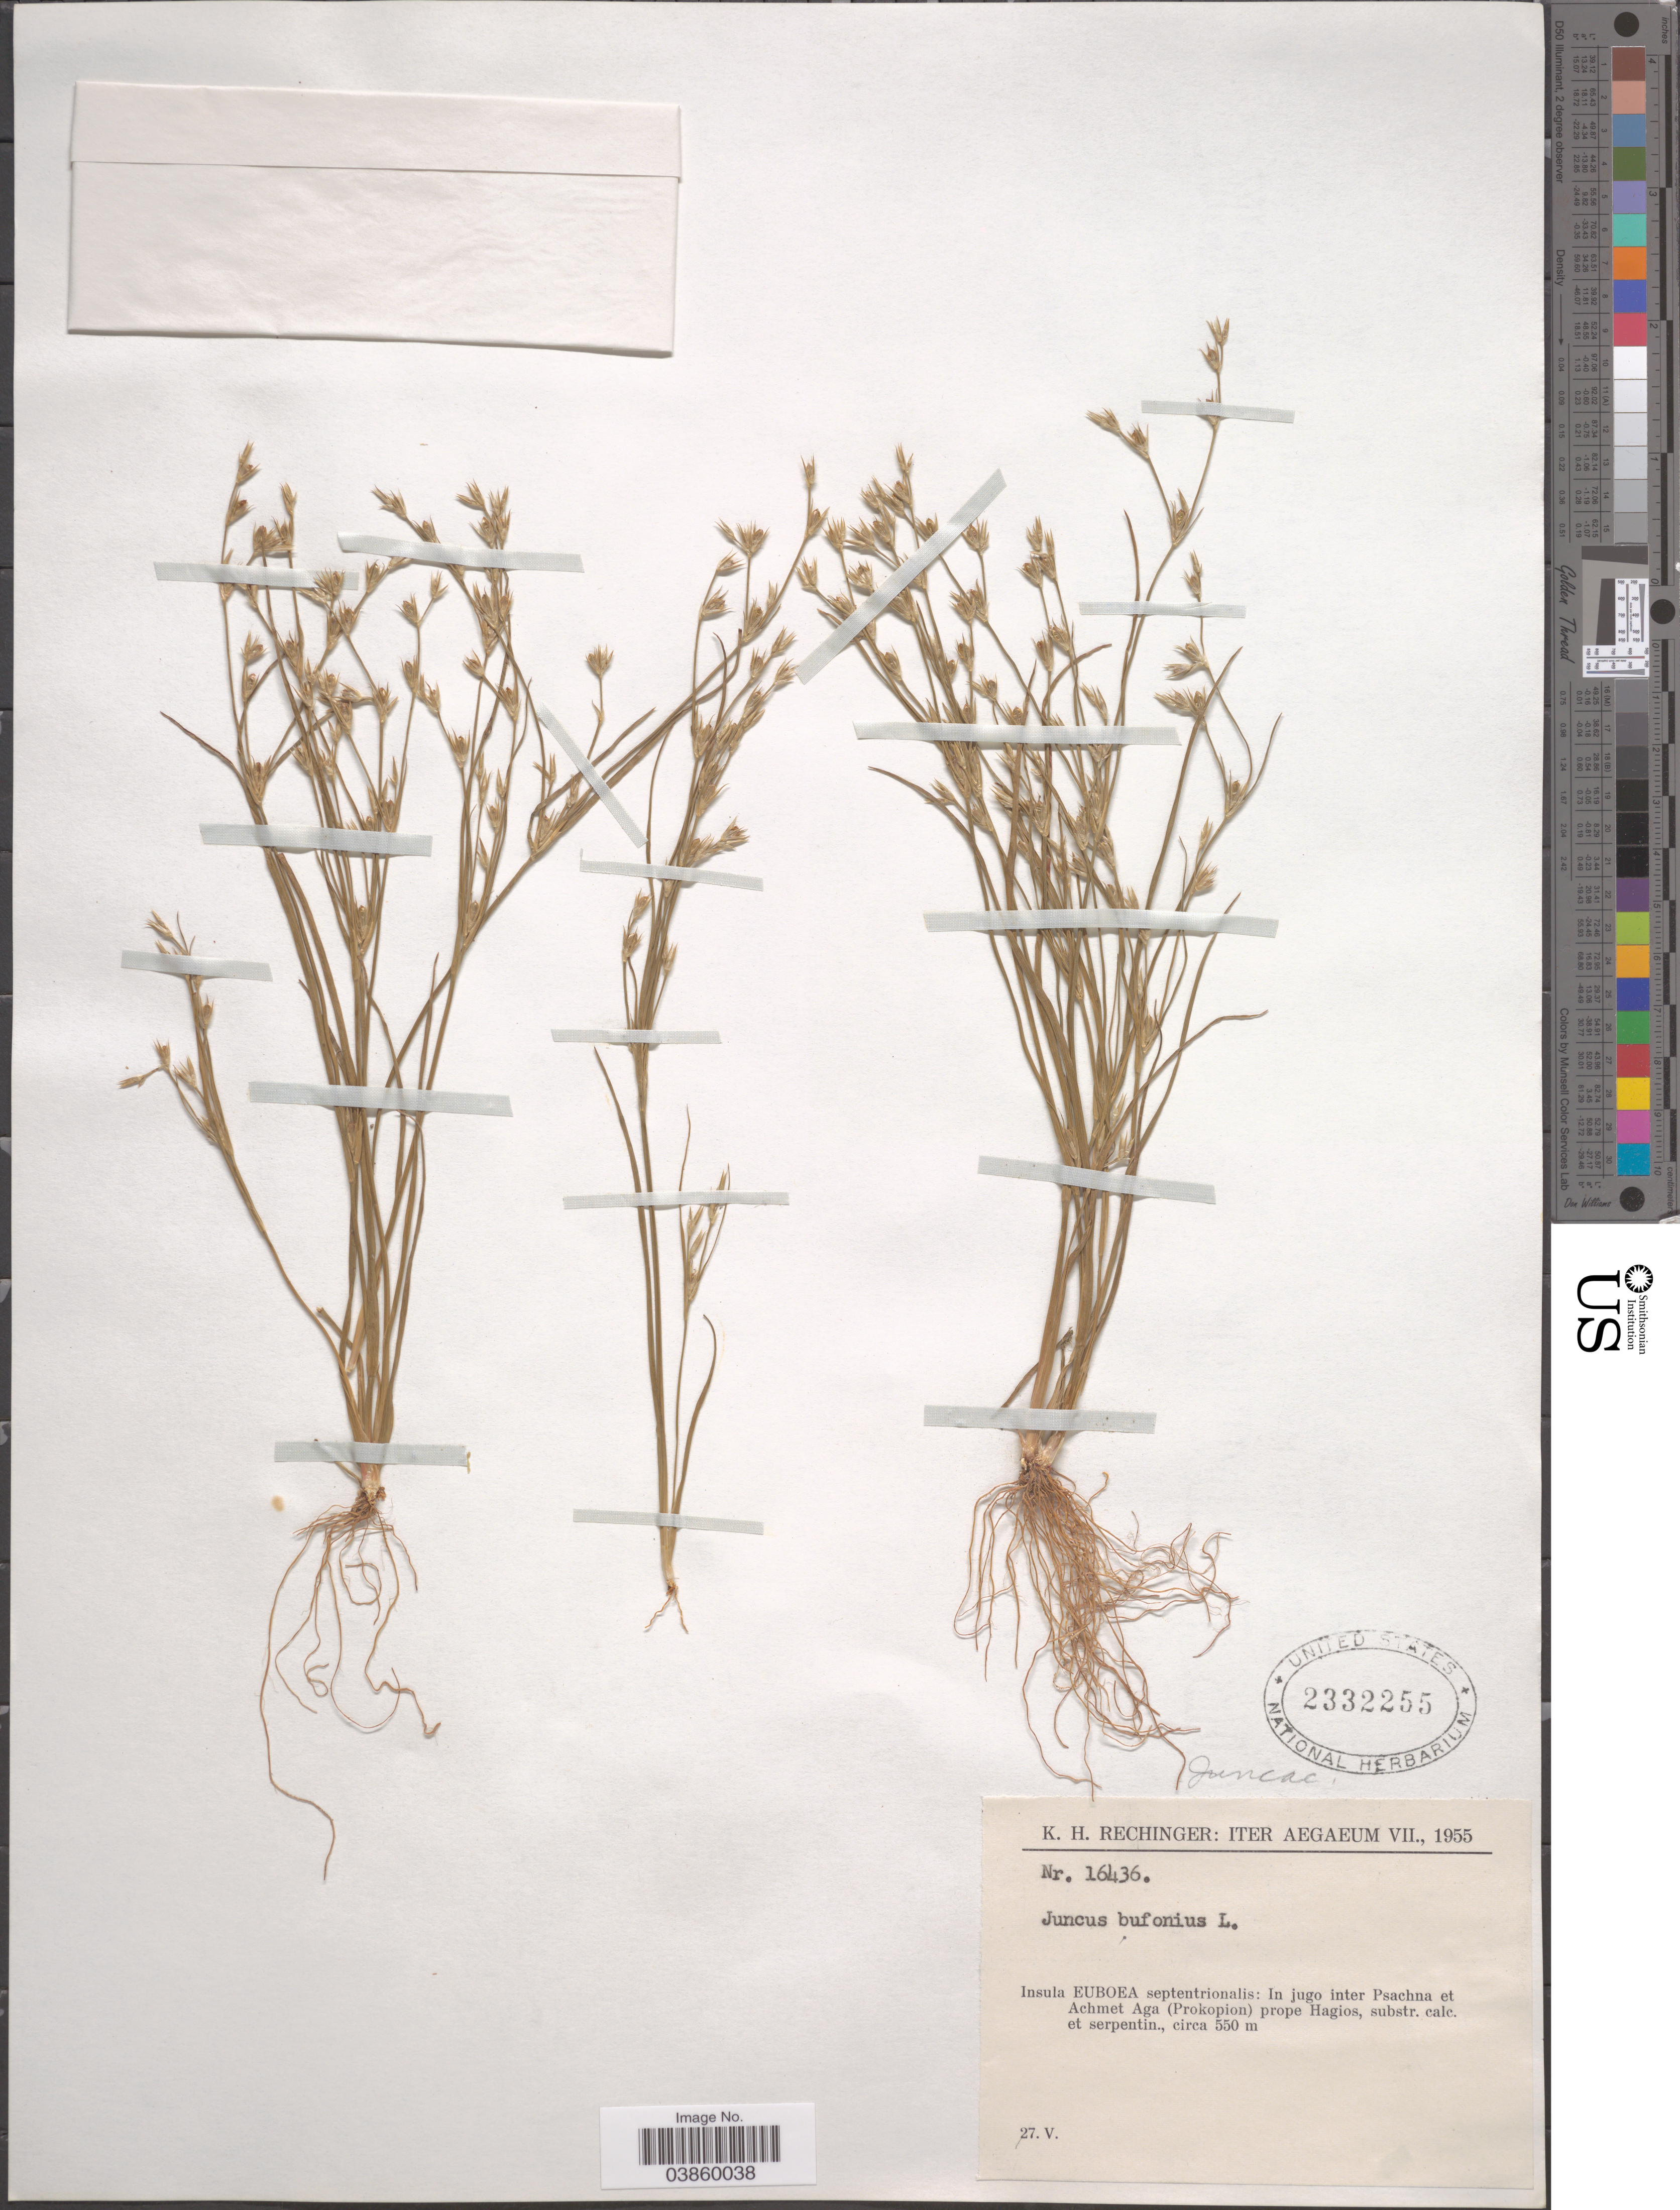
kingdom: Plantae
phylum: Tracheophyta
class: Liliopsida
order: Poales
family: Juncaceae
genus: Juncus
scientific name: Juncus bufonius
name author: L.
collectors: K. H. Rechinger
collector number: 16436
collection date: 1955-05-27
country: Greece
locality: Iter Aegaeum. Insula Euboea septentrionalis: In jugo inter Psachna et Achmet Aga (prokopion) prope Hagios.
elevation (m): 550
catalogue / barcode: US 2332255